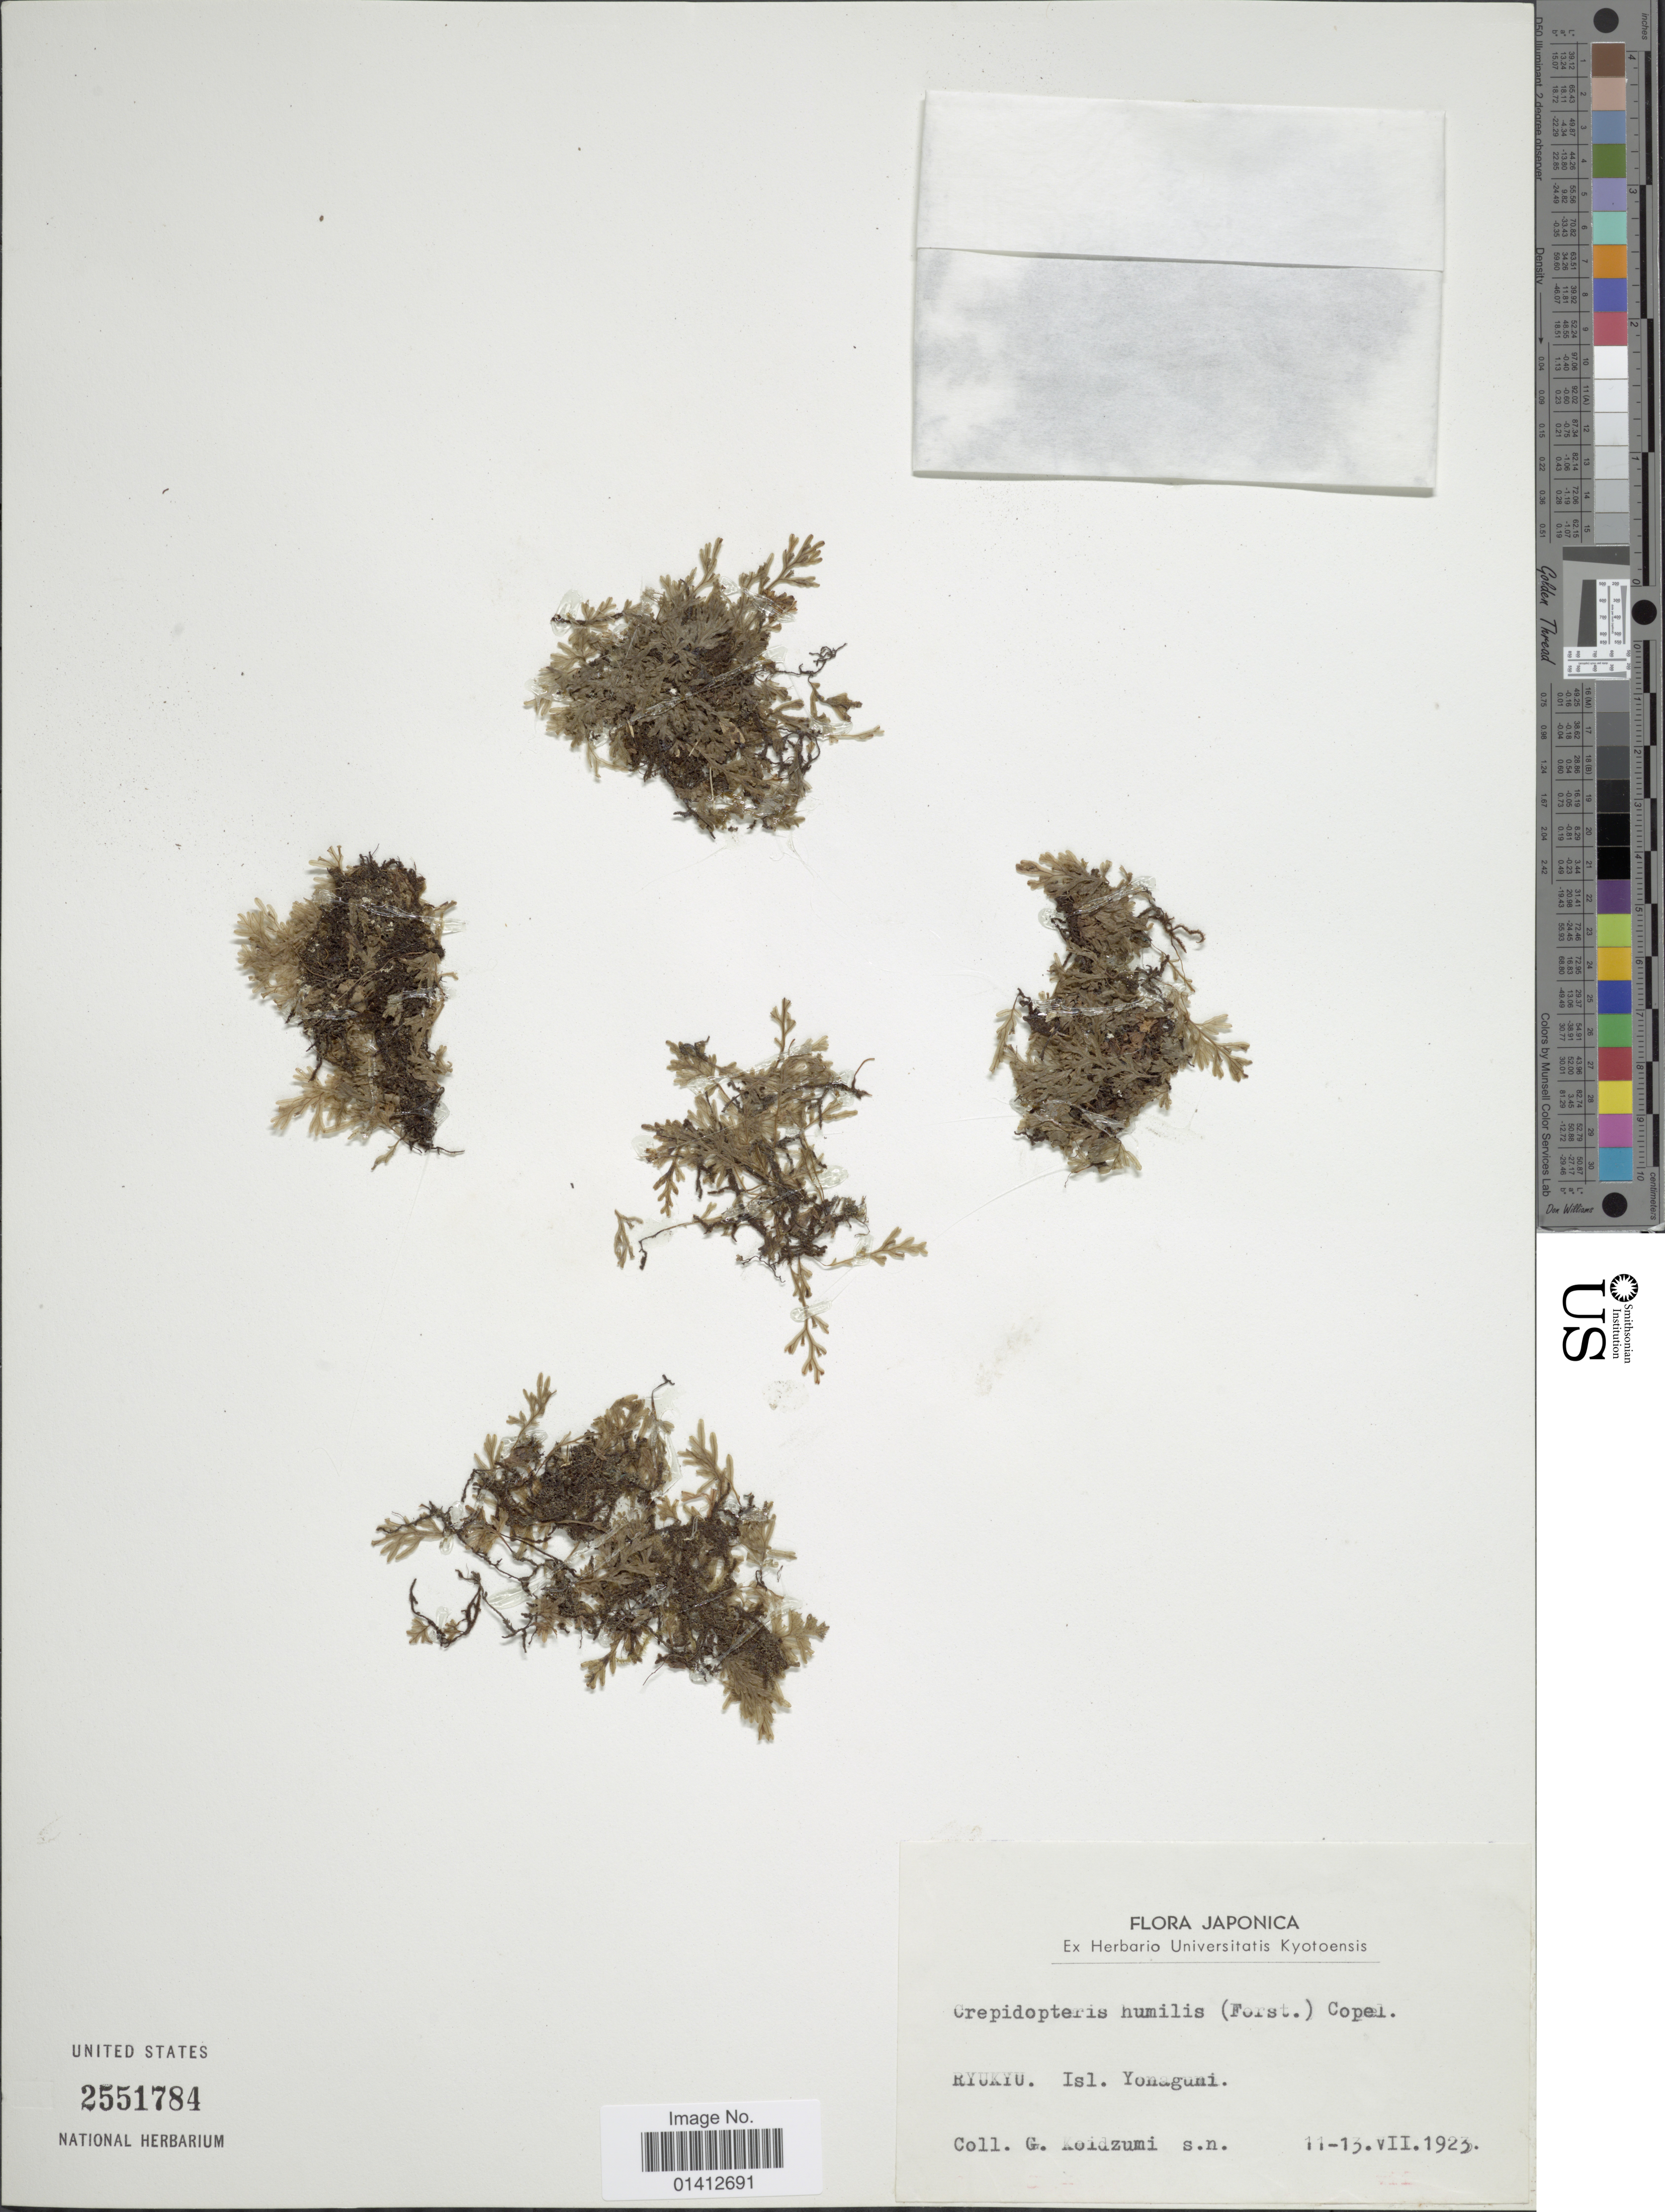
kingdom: Plantae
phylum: Tracheophyta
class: Polypodiopsida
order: Hymenophyllales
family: Hymenophyllaceae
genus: Crepidomanes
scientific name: Crepidomanes humilis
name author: (G. Forst.) Bosch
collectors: G. Koidzumi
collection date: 1923-07-11/1923-07-13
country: Japan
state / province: Okinawa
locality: Ryukyu, Isl Yonaguni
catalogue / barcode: US 2551784